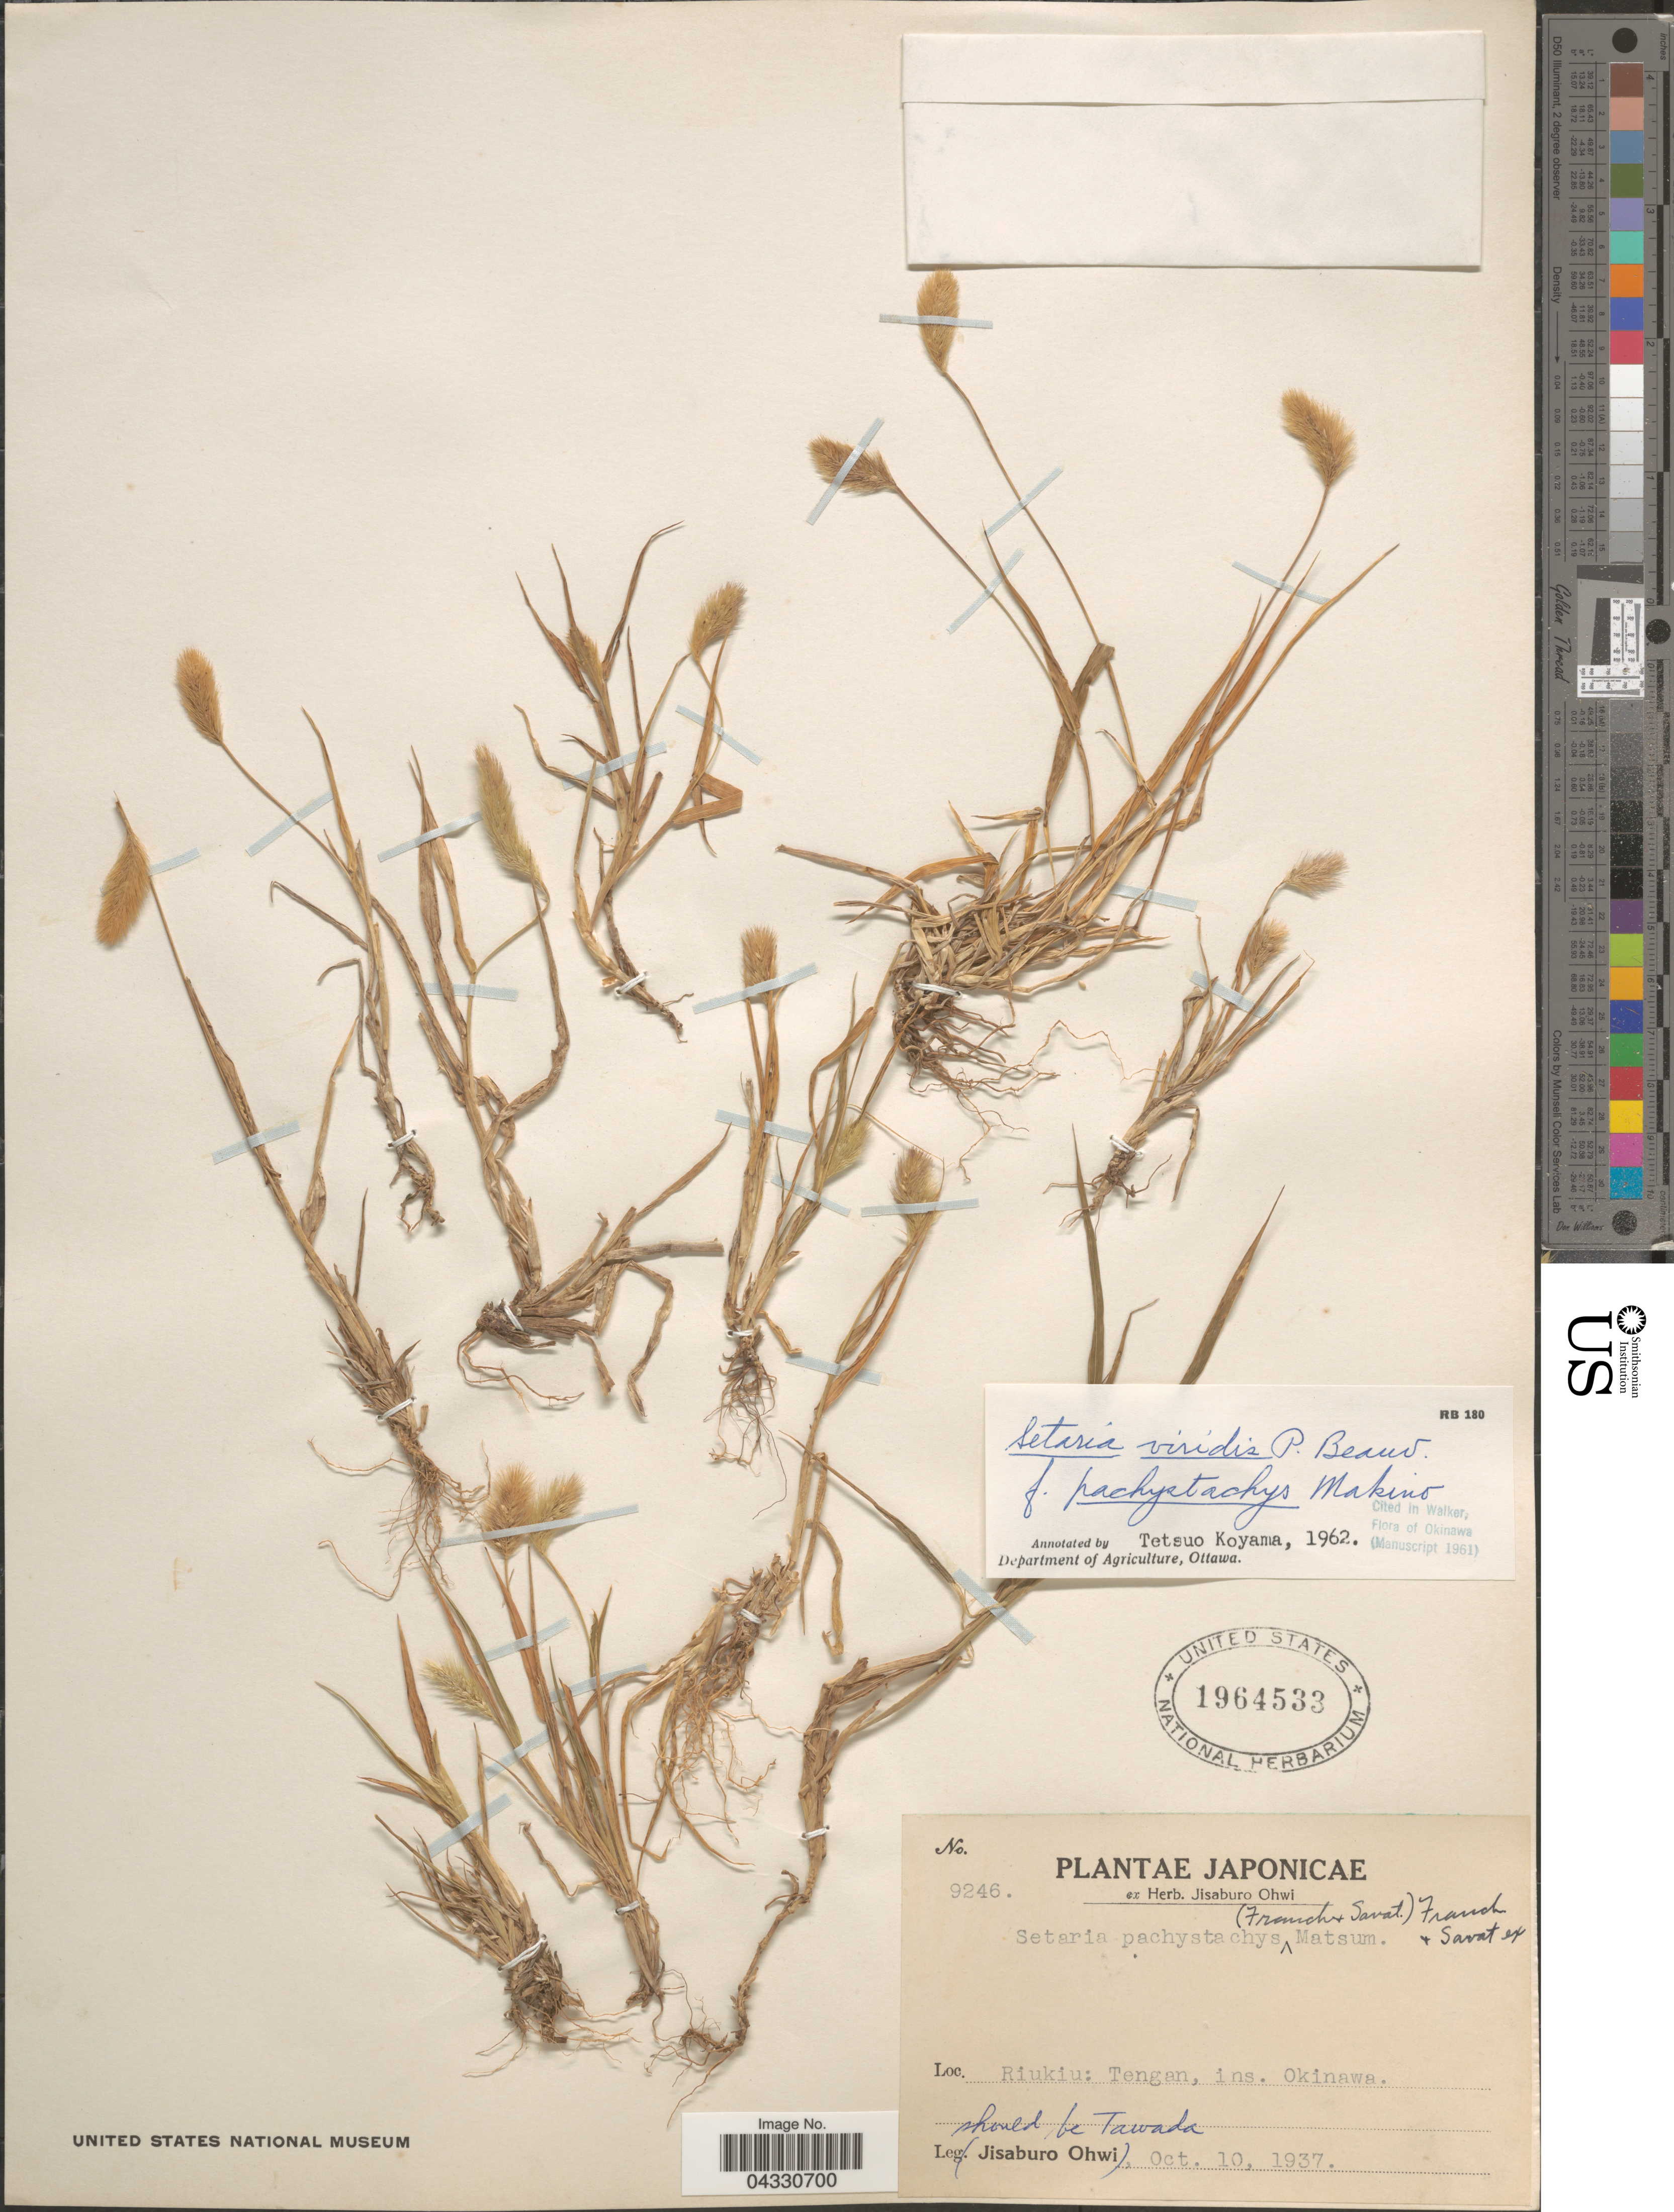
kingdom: Plantae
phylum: Tracheophyta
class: Liliopsida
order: Poales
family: Poaceae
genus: Setaria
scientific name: Setaria viridis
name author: (L.) P. Beauv.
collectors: Tawada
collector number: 9246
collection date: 1937-10-10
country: Japan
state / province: Okinawa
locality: Riukiu: Tengan, ins. Okinawa.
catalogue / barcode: US 1964533